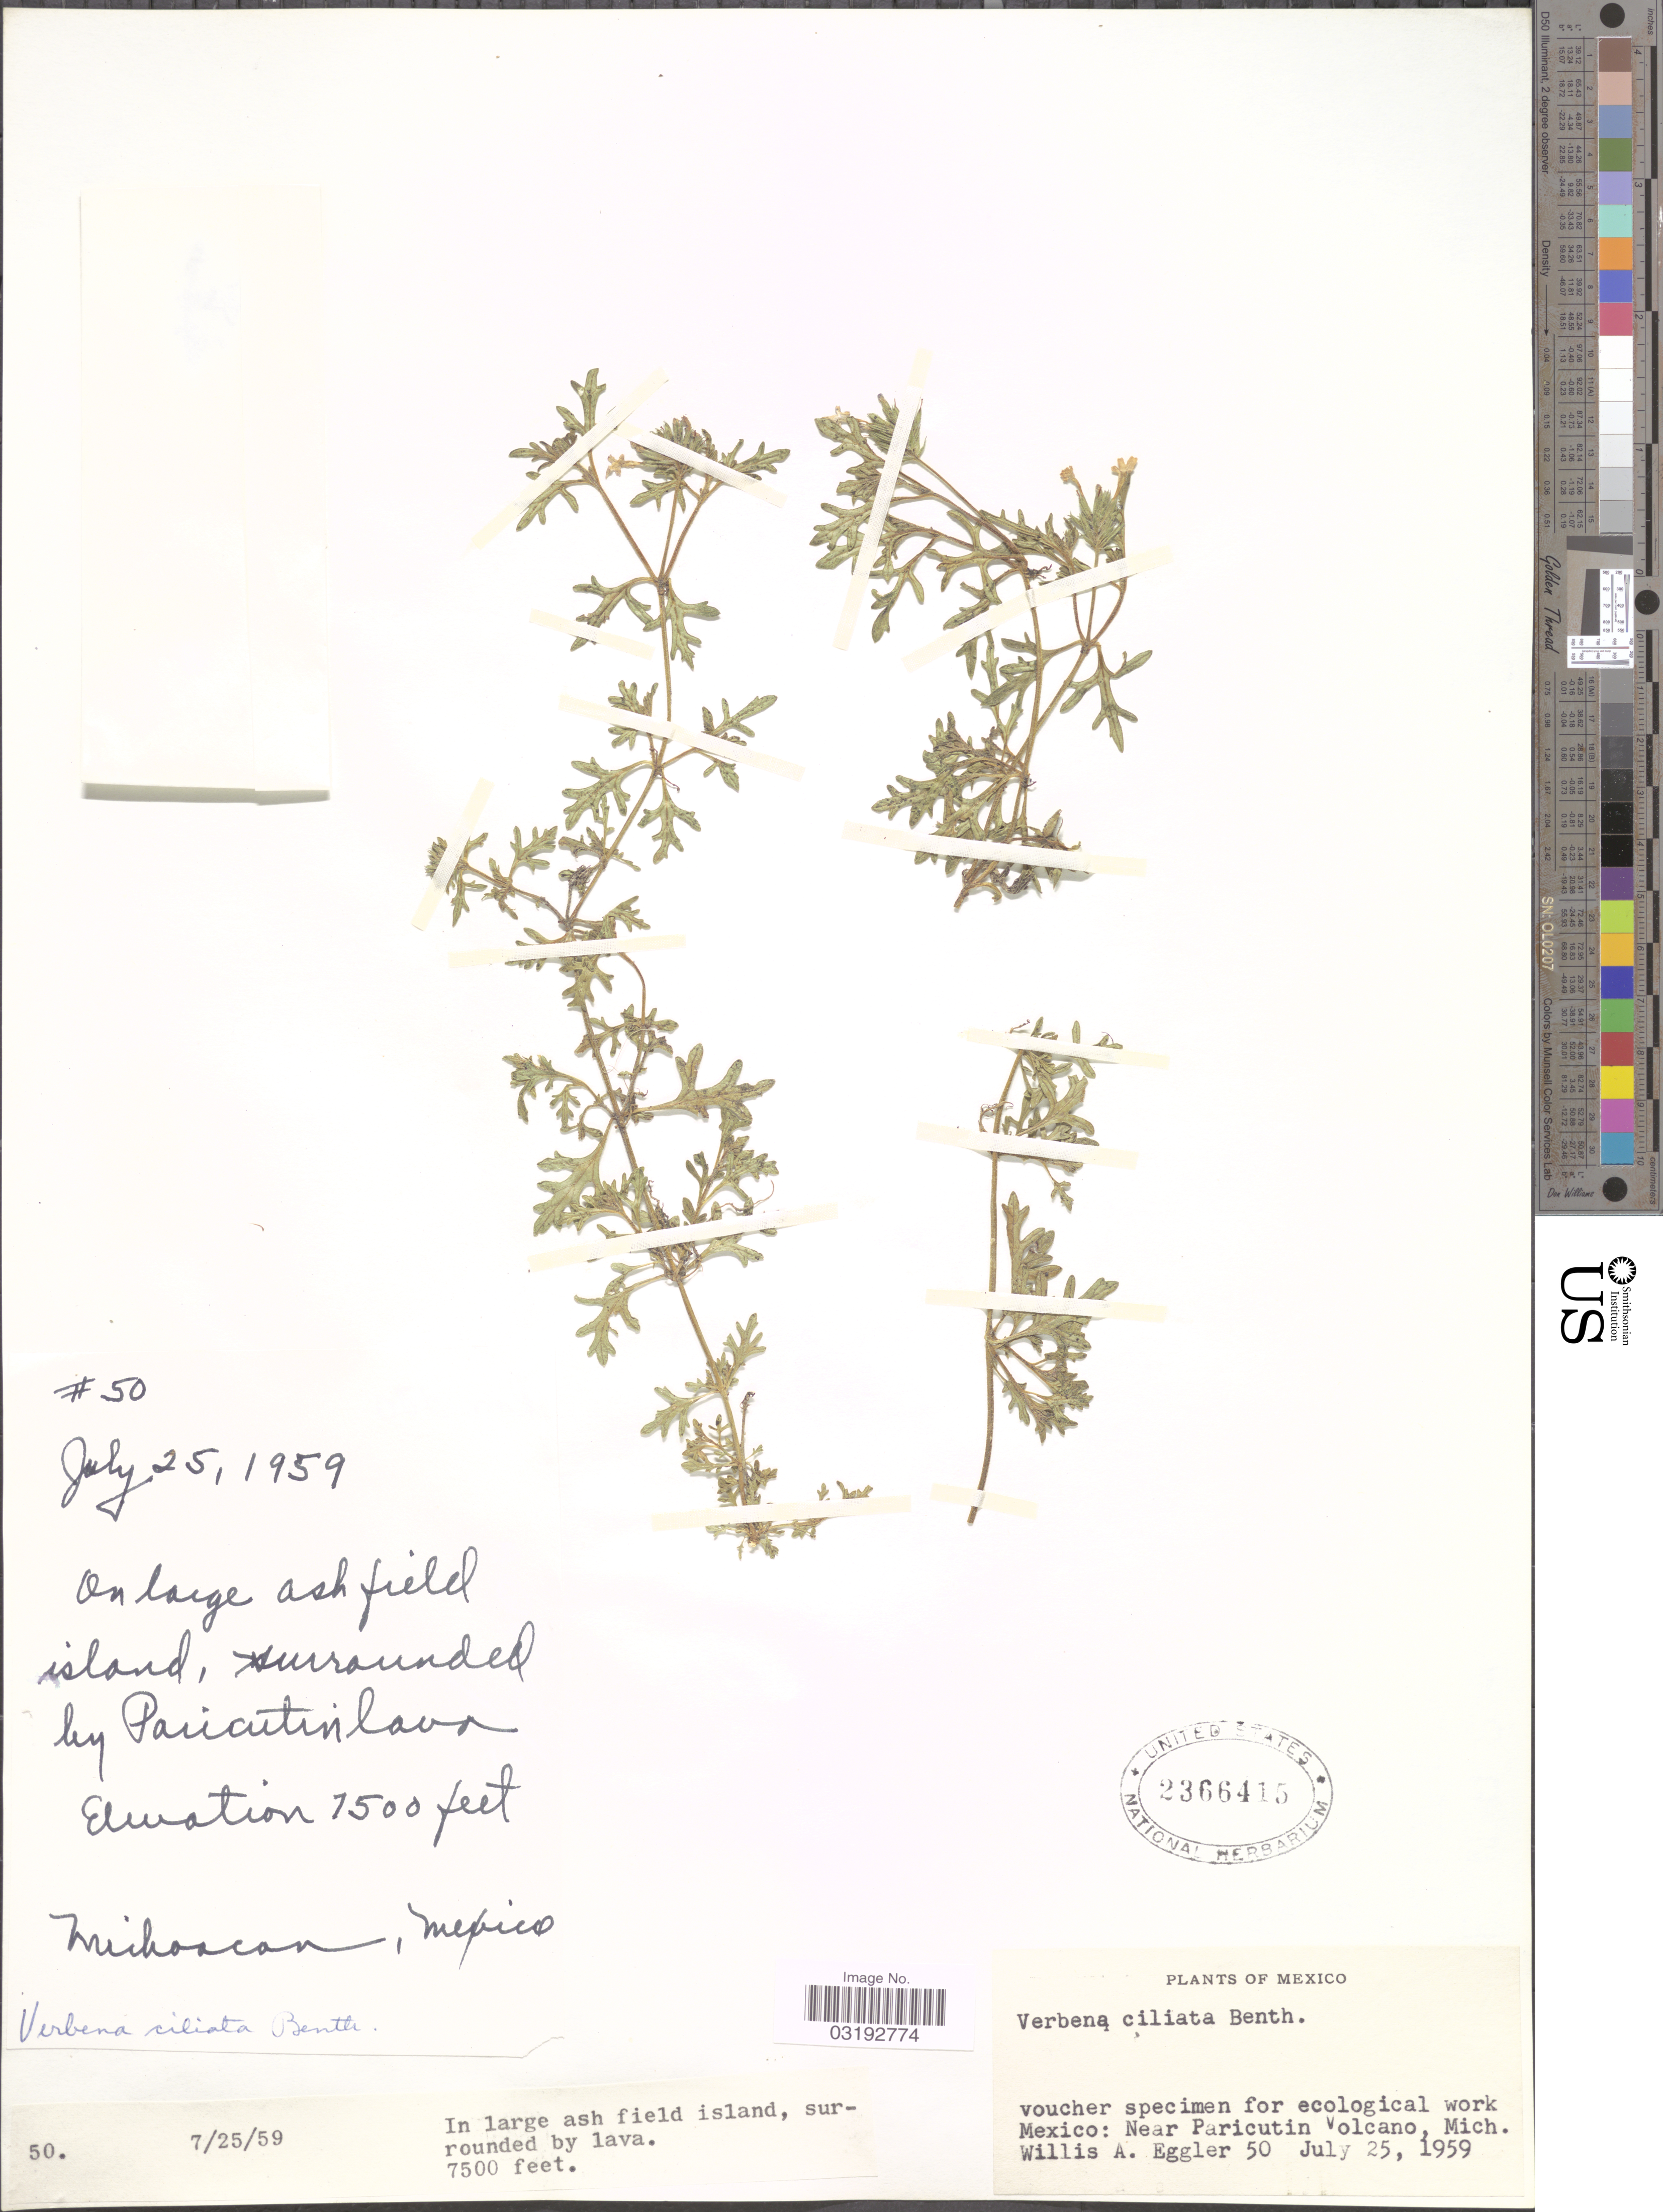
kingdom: Plantae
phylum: Tracheophyta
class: Magnoliopsida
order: Lamiales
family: Verbenaceae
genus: Verbena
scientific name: Verbena ciliata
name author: Benth.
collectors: W. A. Eggler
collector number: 50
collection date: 1959-07-25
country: Mexico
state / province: Michoacán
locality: Near Paricutin Volcano.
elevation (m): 2286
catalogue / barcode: US 2366415